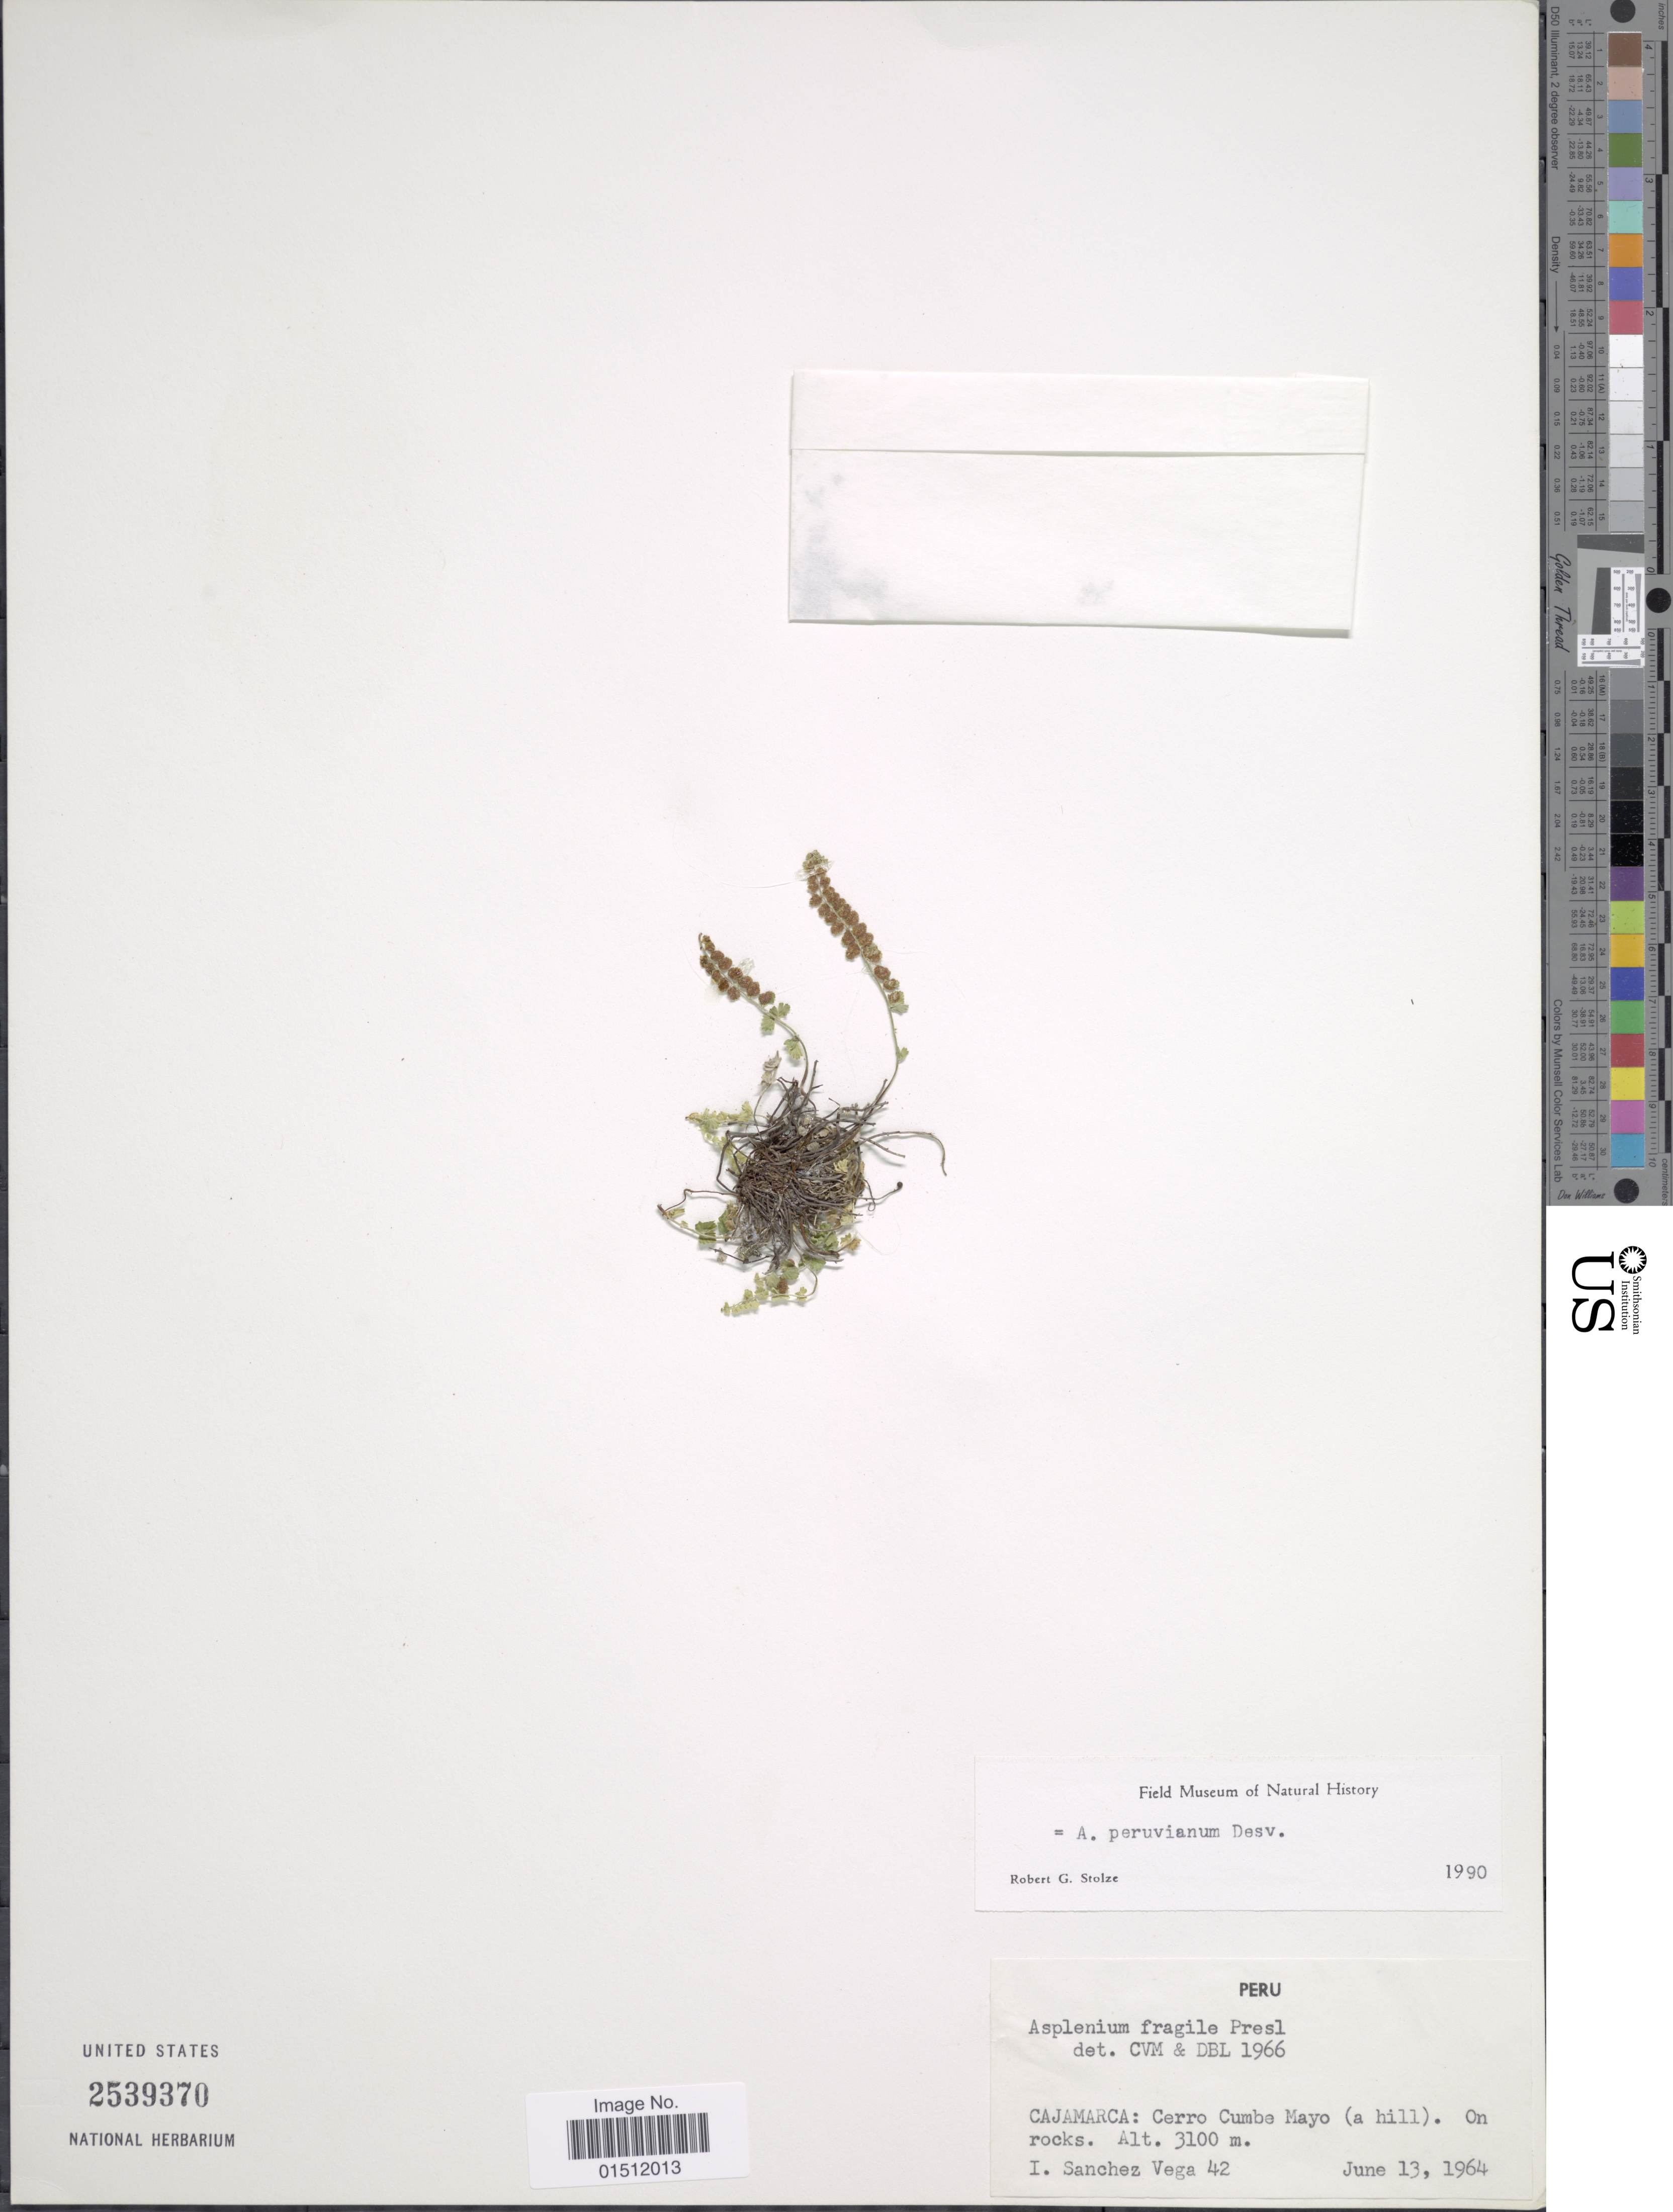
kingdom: Plantae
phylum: Tracheophyta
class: Polypodiopsida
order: Polypodiales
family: Aspleniaceae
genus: Asplenium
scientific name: Asplenium peruvianum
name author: Desv.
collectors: I. Sánchez Vega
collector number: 42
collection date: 1964-06-13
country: Peru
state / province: Cajamarca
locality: Cerro Cumbe Mayo (a hill). On rocks.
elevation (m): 3100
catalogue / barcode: US 2539370